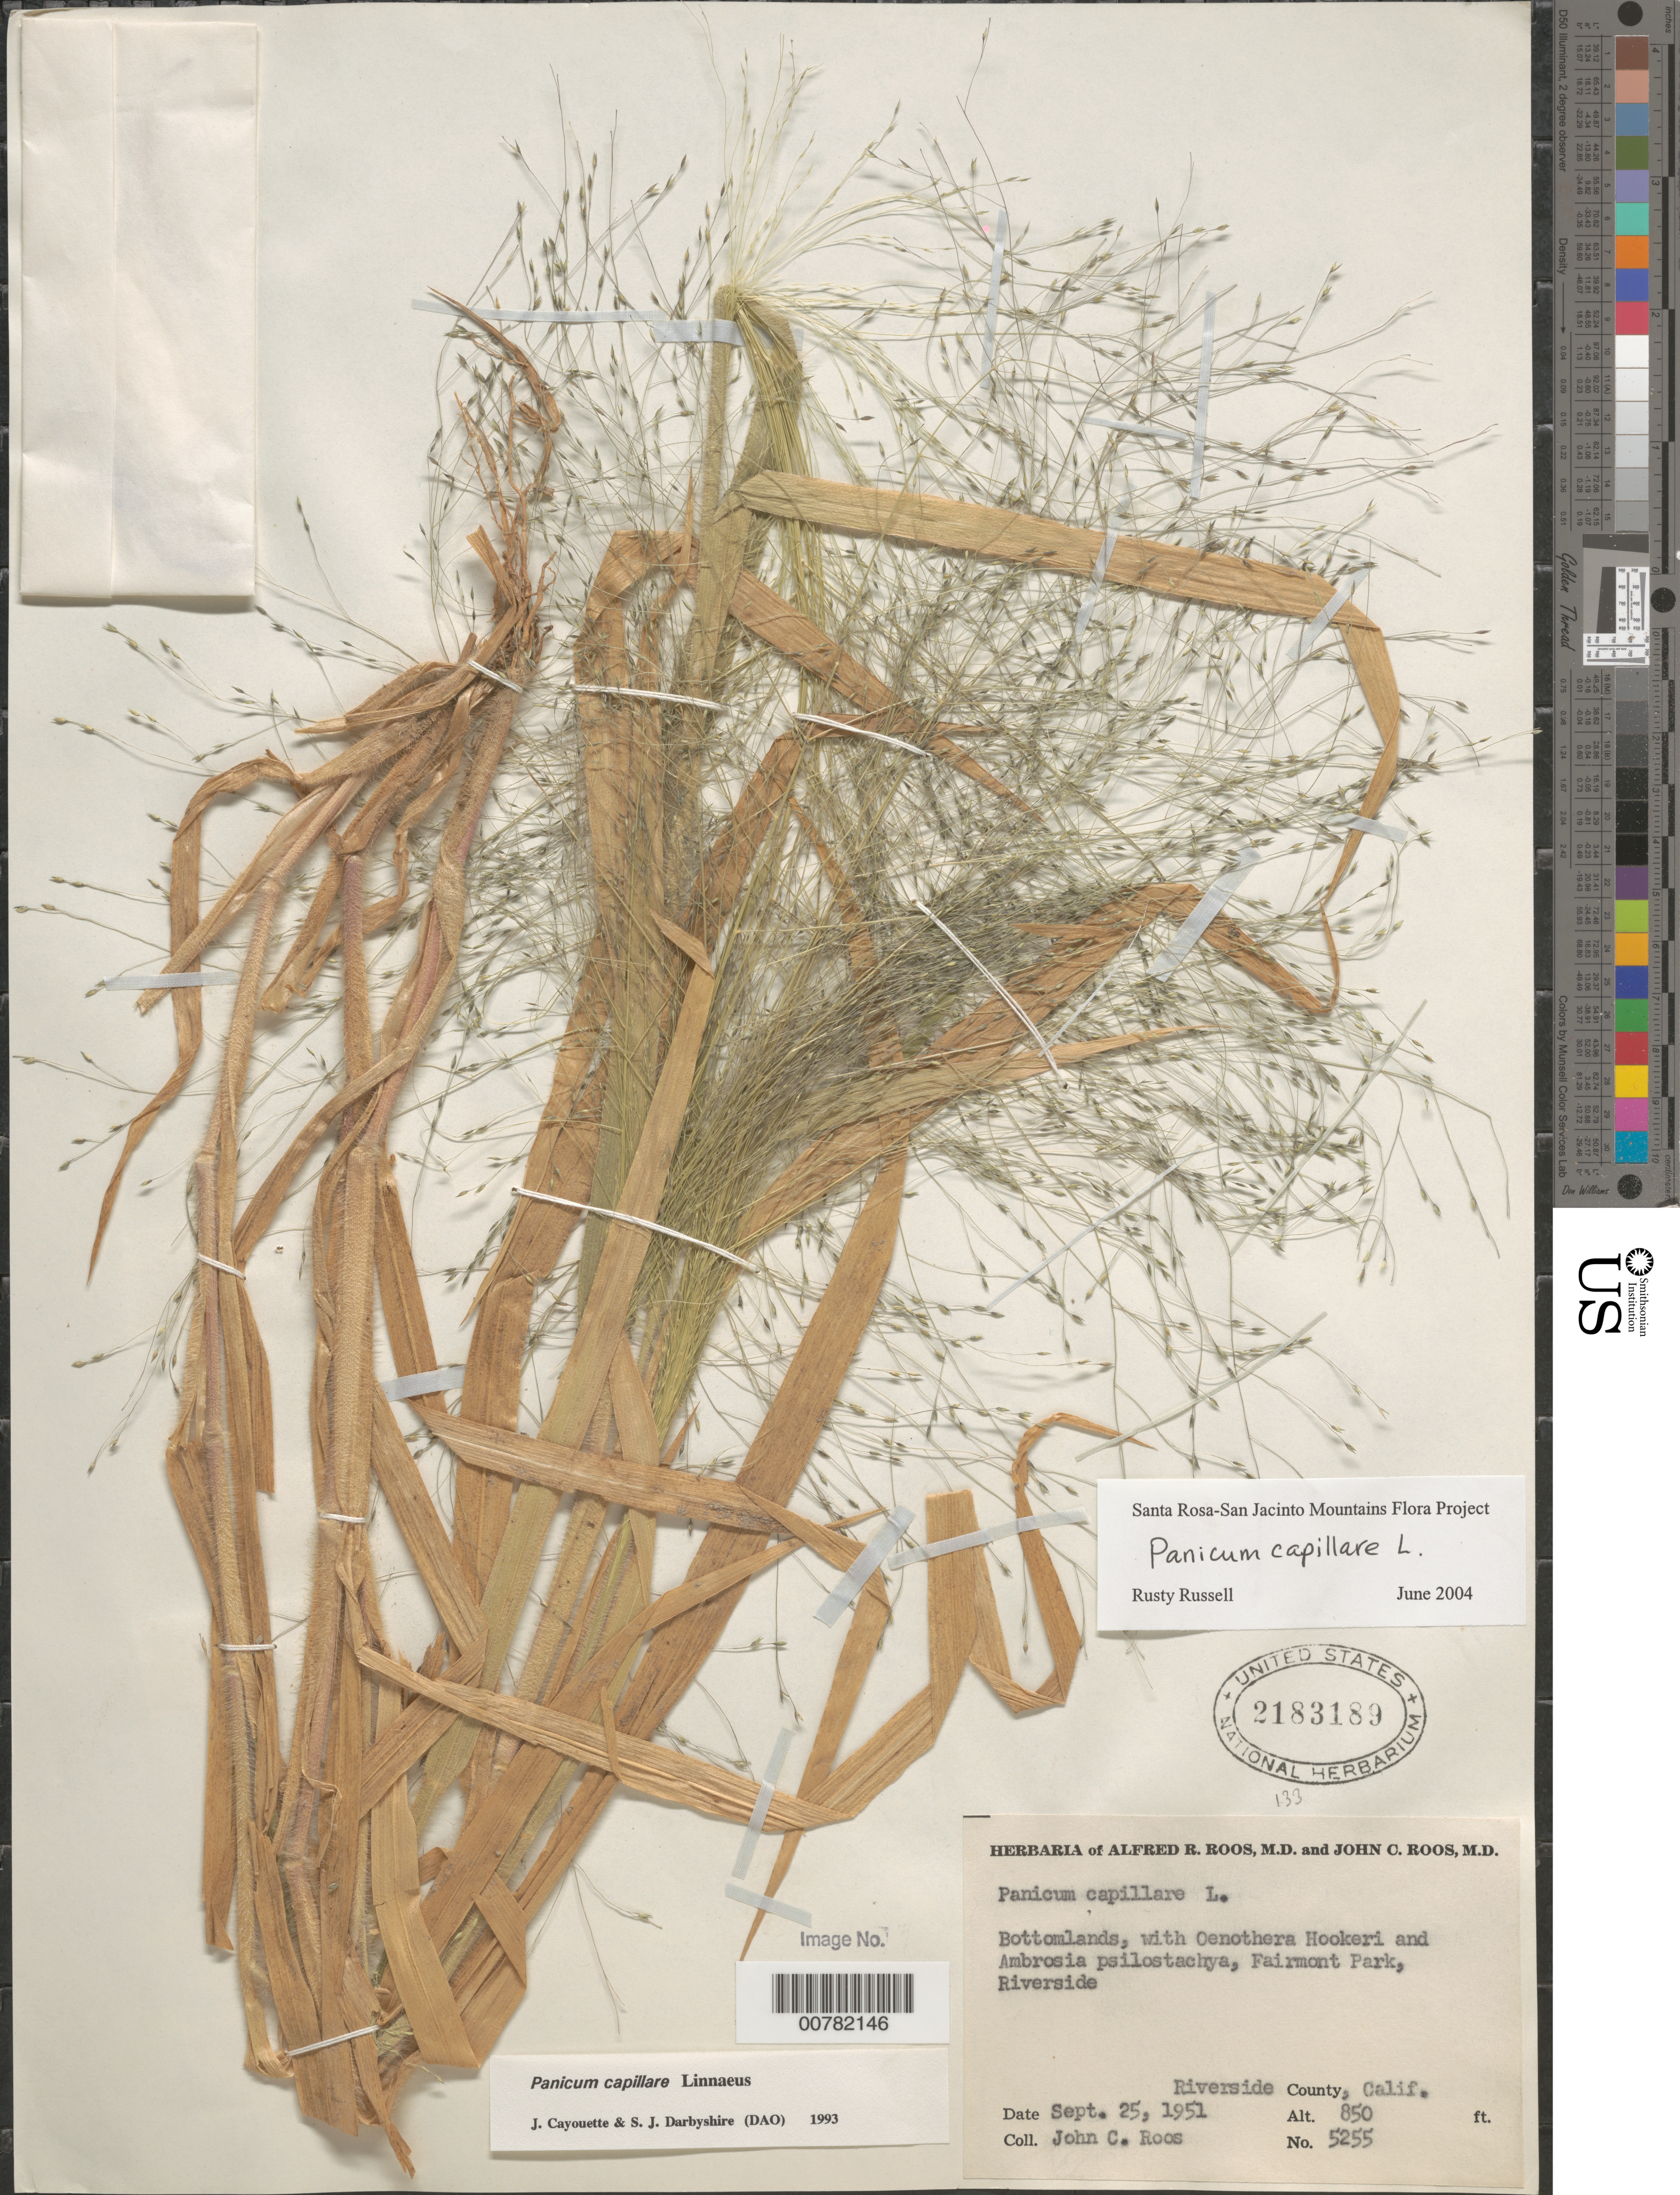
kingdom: Plantae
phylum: Tracheophyta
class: Liliopsida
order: Poales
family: Poaceae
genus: Panicum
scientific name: Panicum capillare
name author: L.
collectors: J. C. Roos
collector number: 5255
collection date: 1951-09-25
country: United States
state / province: California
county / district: Riverside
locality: Fairmont Park, Riverside. Riverside County.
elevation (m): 259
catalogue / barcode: US 2183189